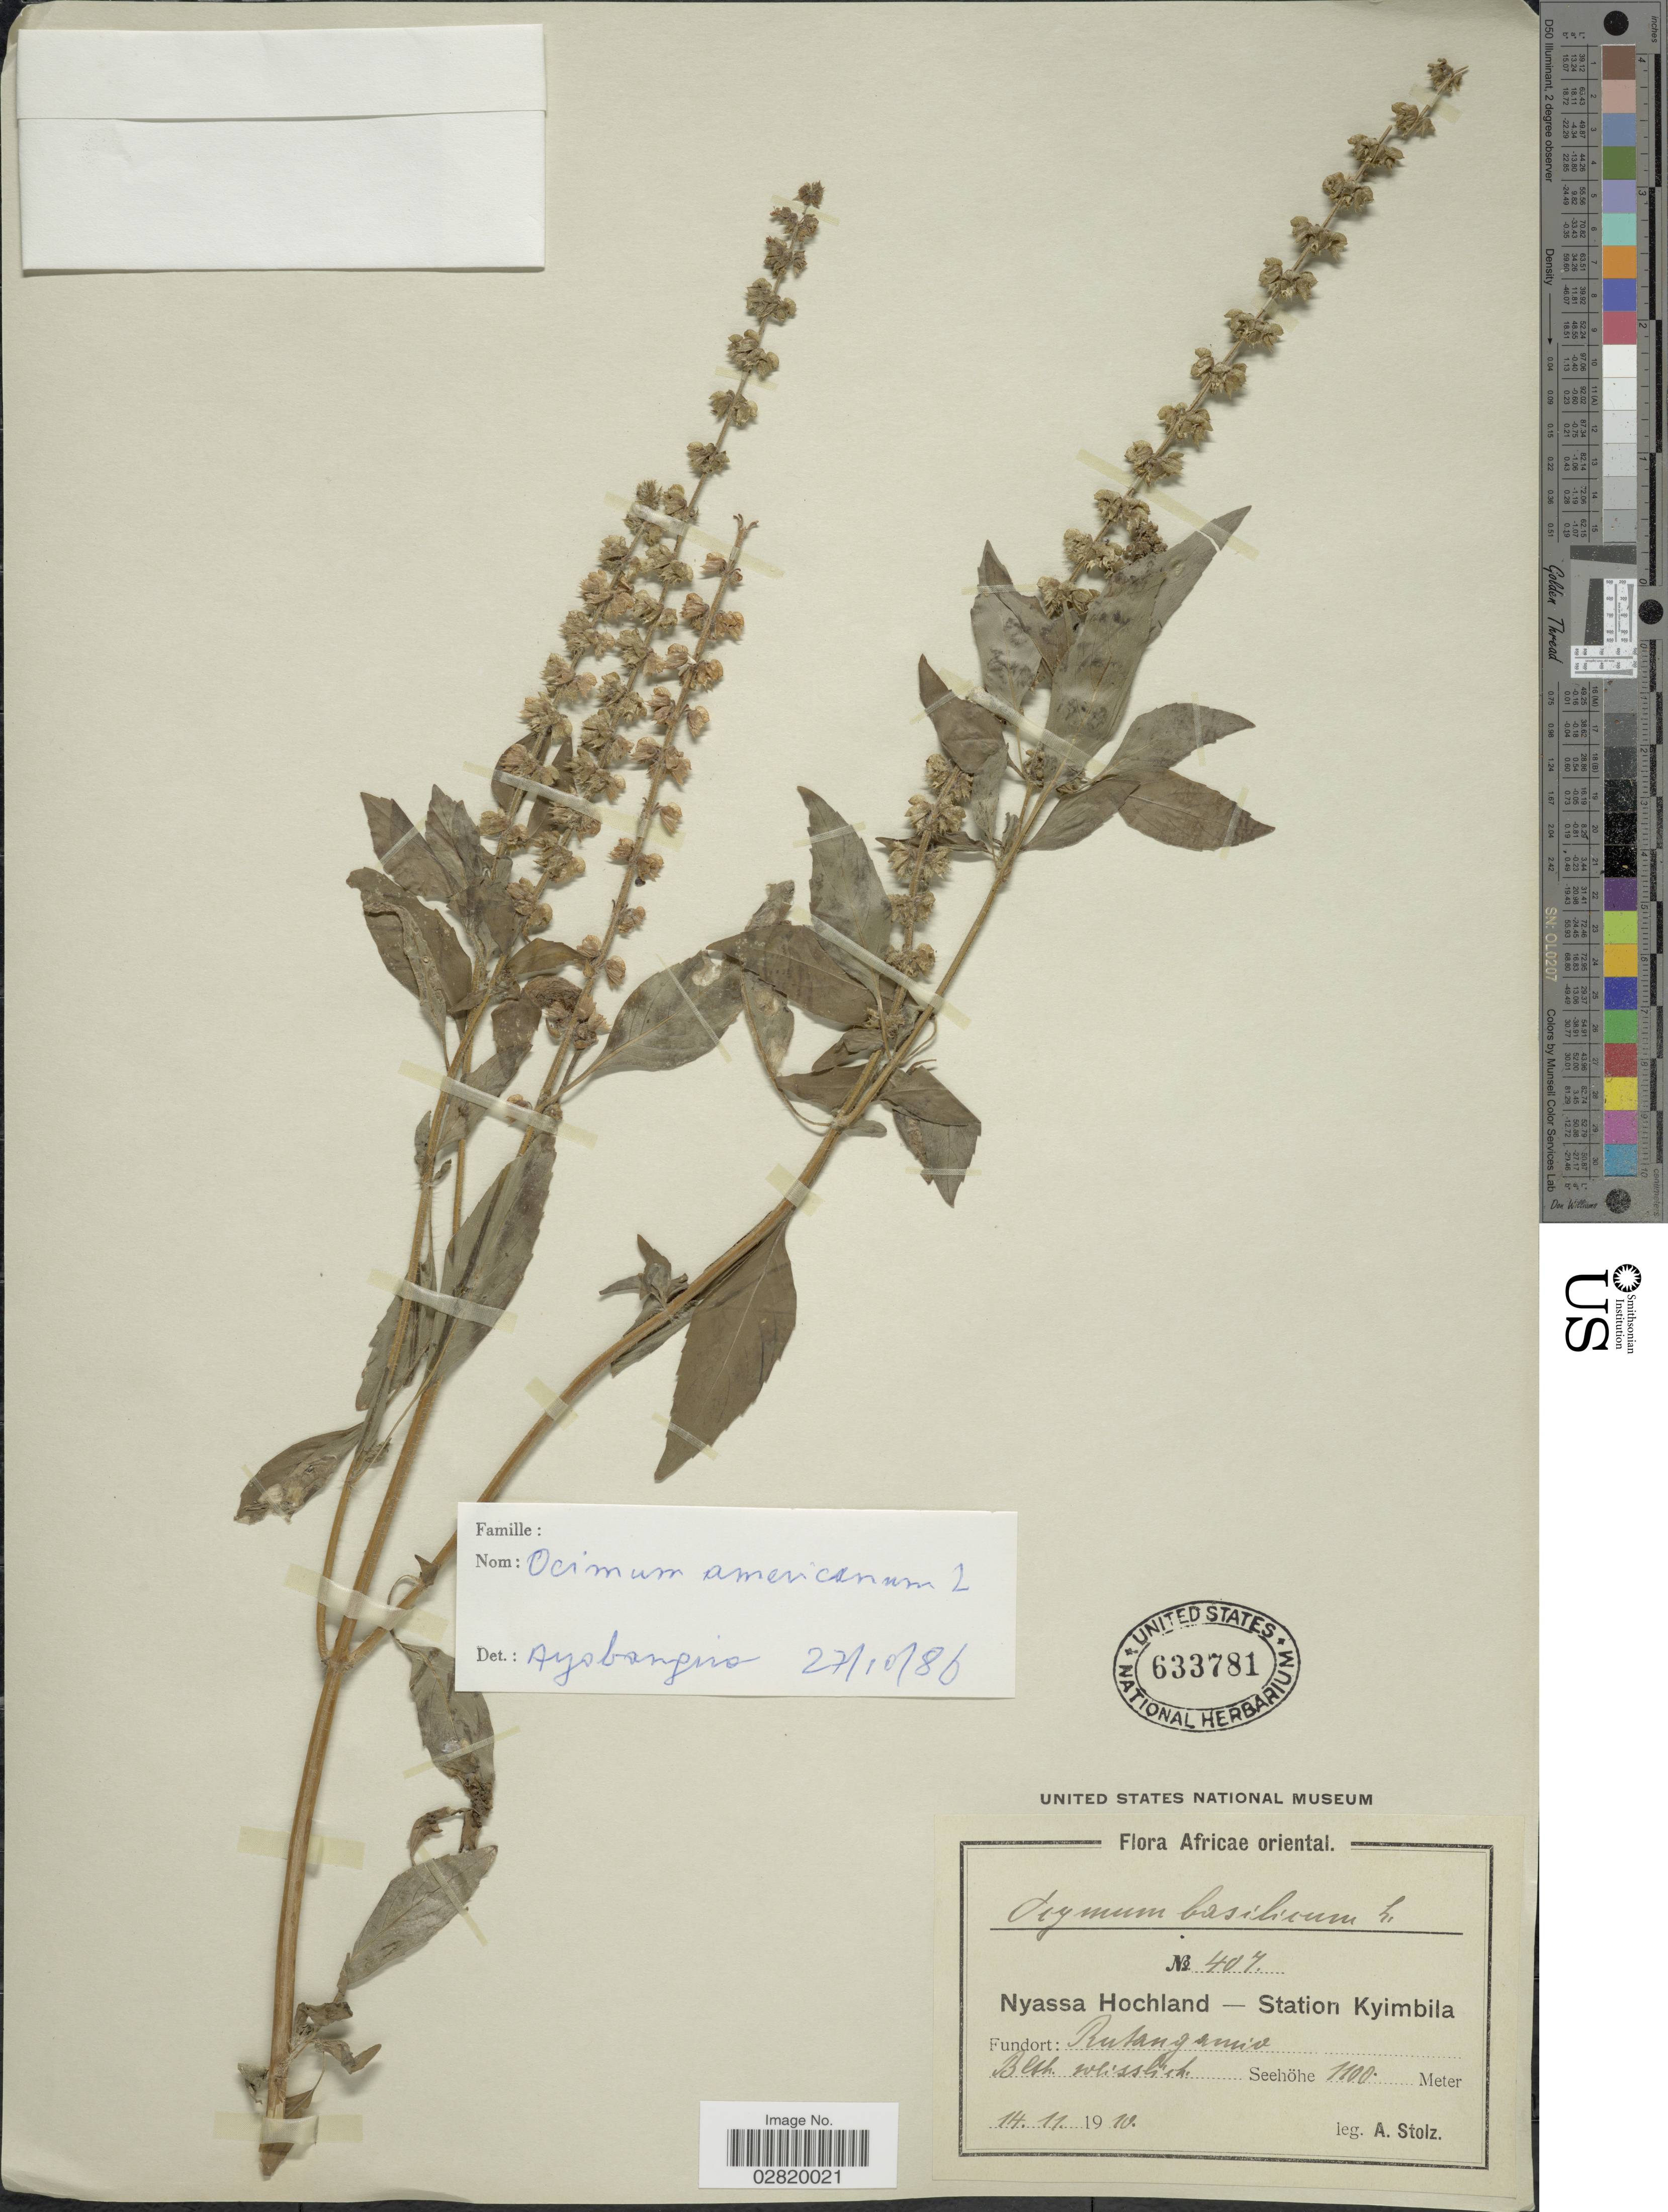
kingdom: Plantae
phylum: Tracheophyta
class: Magnoliopsida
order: Lamiales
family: Lamiaceae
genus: Ocimum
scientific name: Ocimum americanum var. americanum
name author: L.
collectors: A. Stolz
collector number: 407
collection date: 1910-11-14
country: Tanzania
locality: Africae oriental. Nyassa Hochland, Station Kyimbila, Fundort Rutenganio.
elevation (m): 1100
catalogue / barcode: US 633781